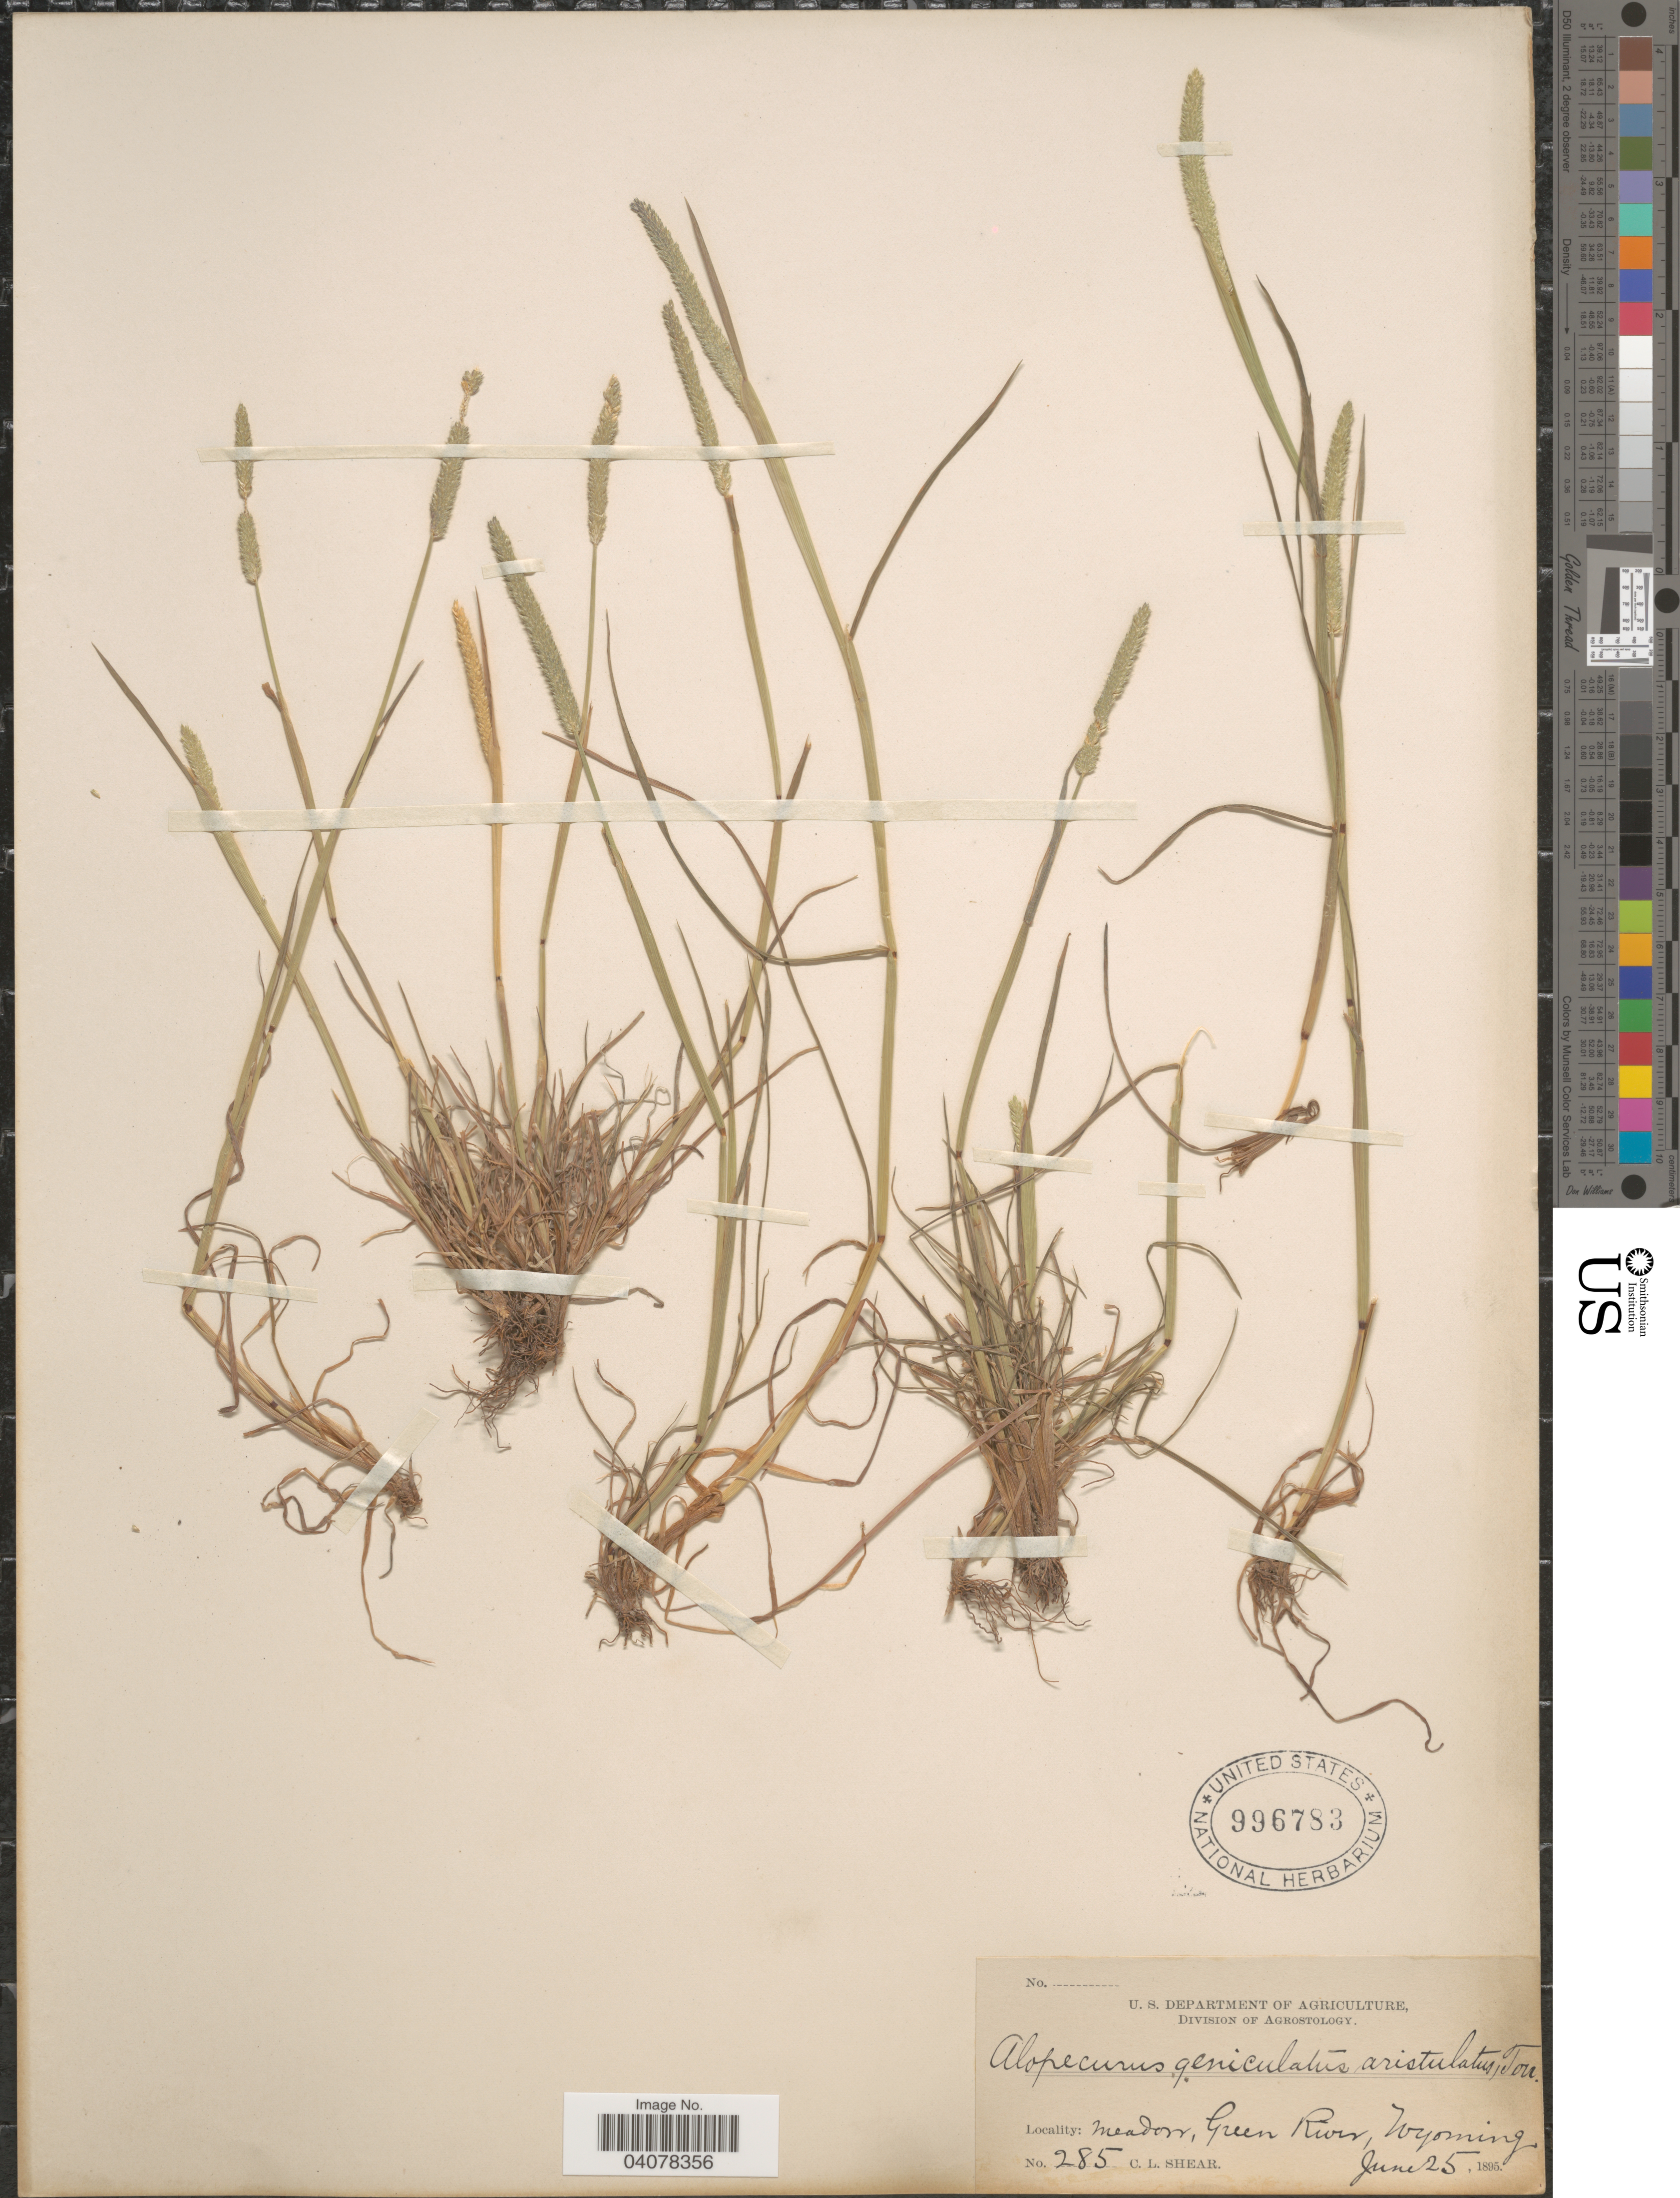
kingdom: Plantae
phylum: Tracheophyta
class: Liliopsida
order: Poales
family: Poaceae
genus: Alopecurus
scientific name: Alopecurus aequalis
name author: Sobol.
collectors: C. L. Shear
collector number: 285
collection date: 1895-06-25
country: United States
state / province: Wyoming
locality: Meadow, Green River.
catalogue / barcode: US 996783